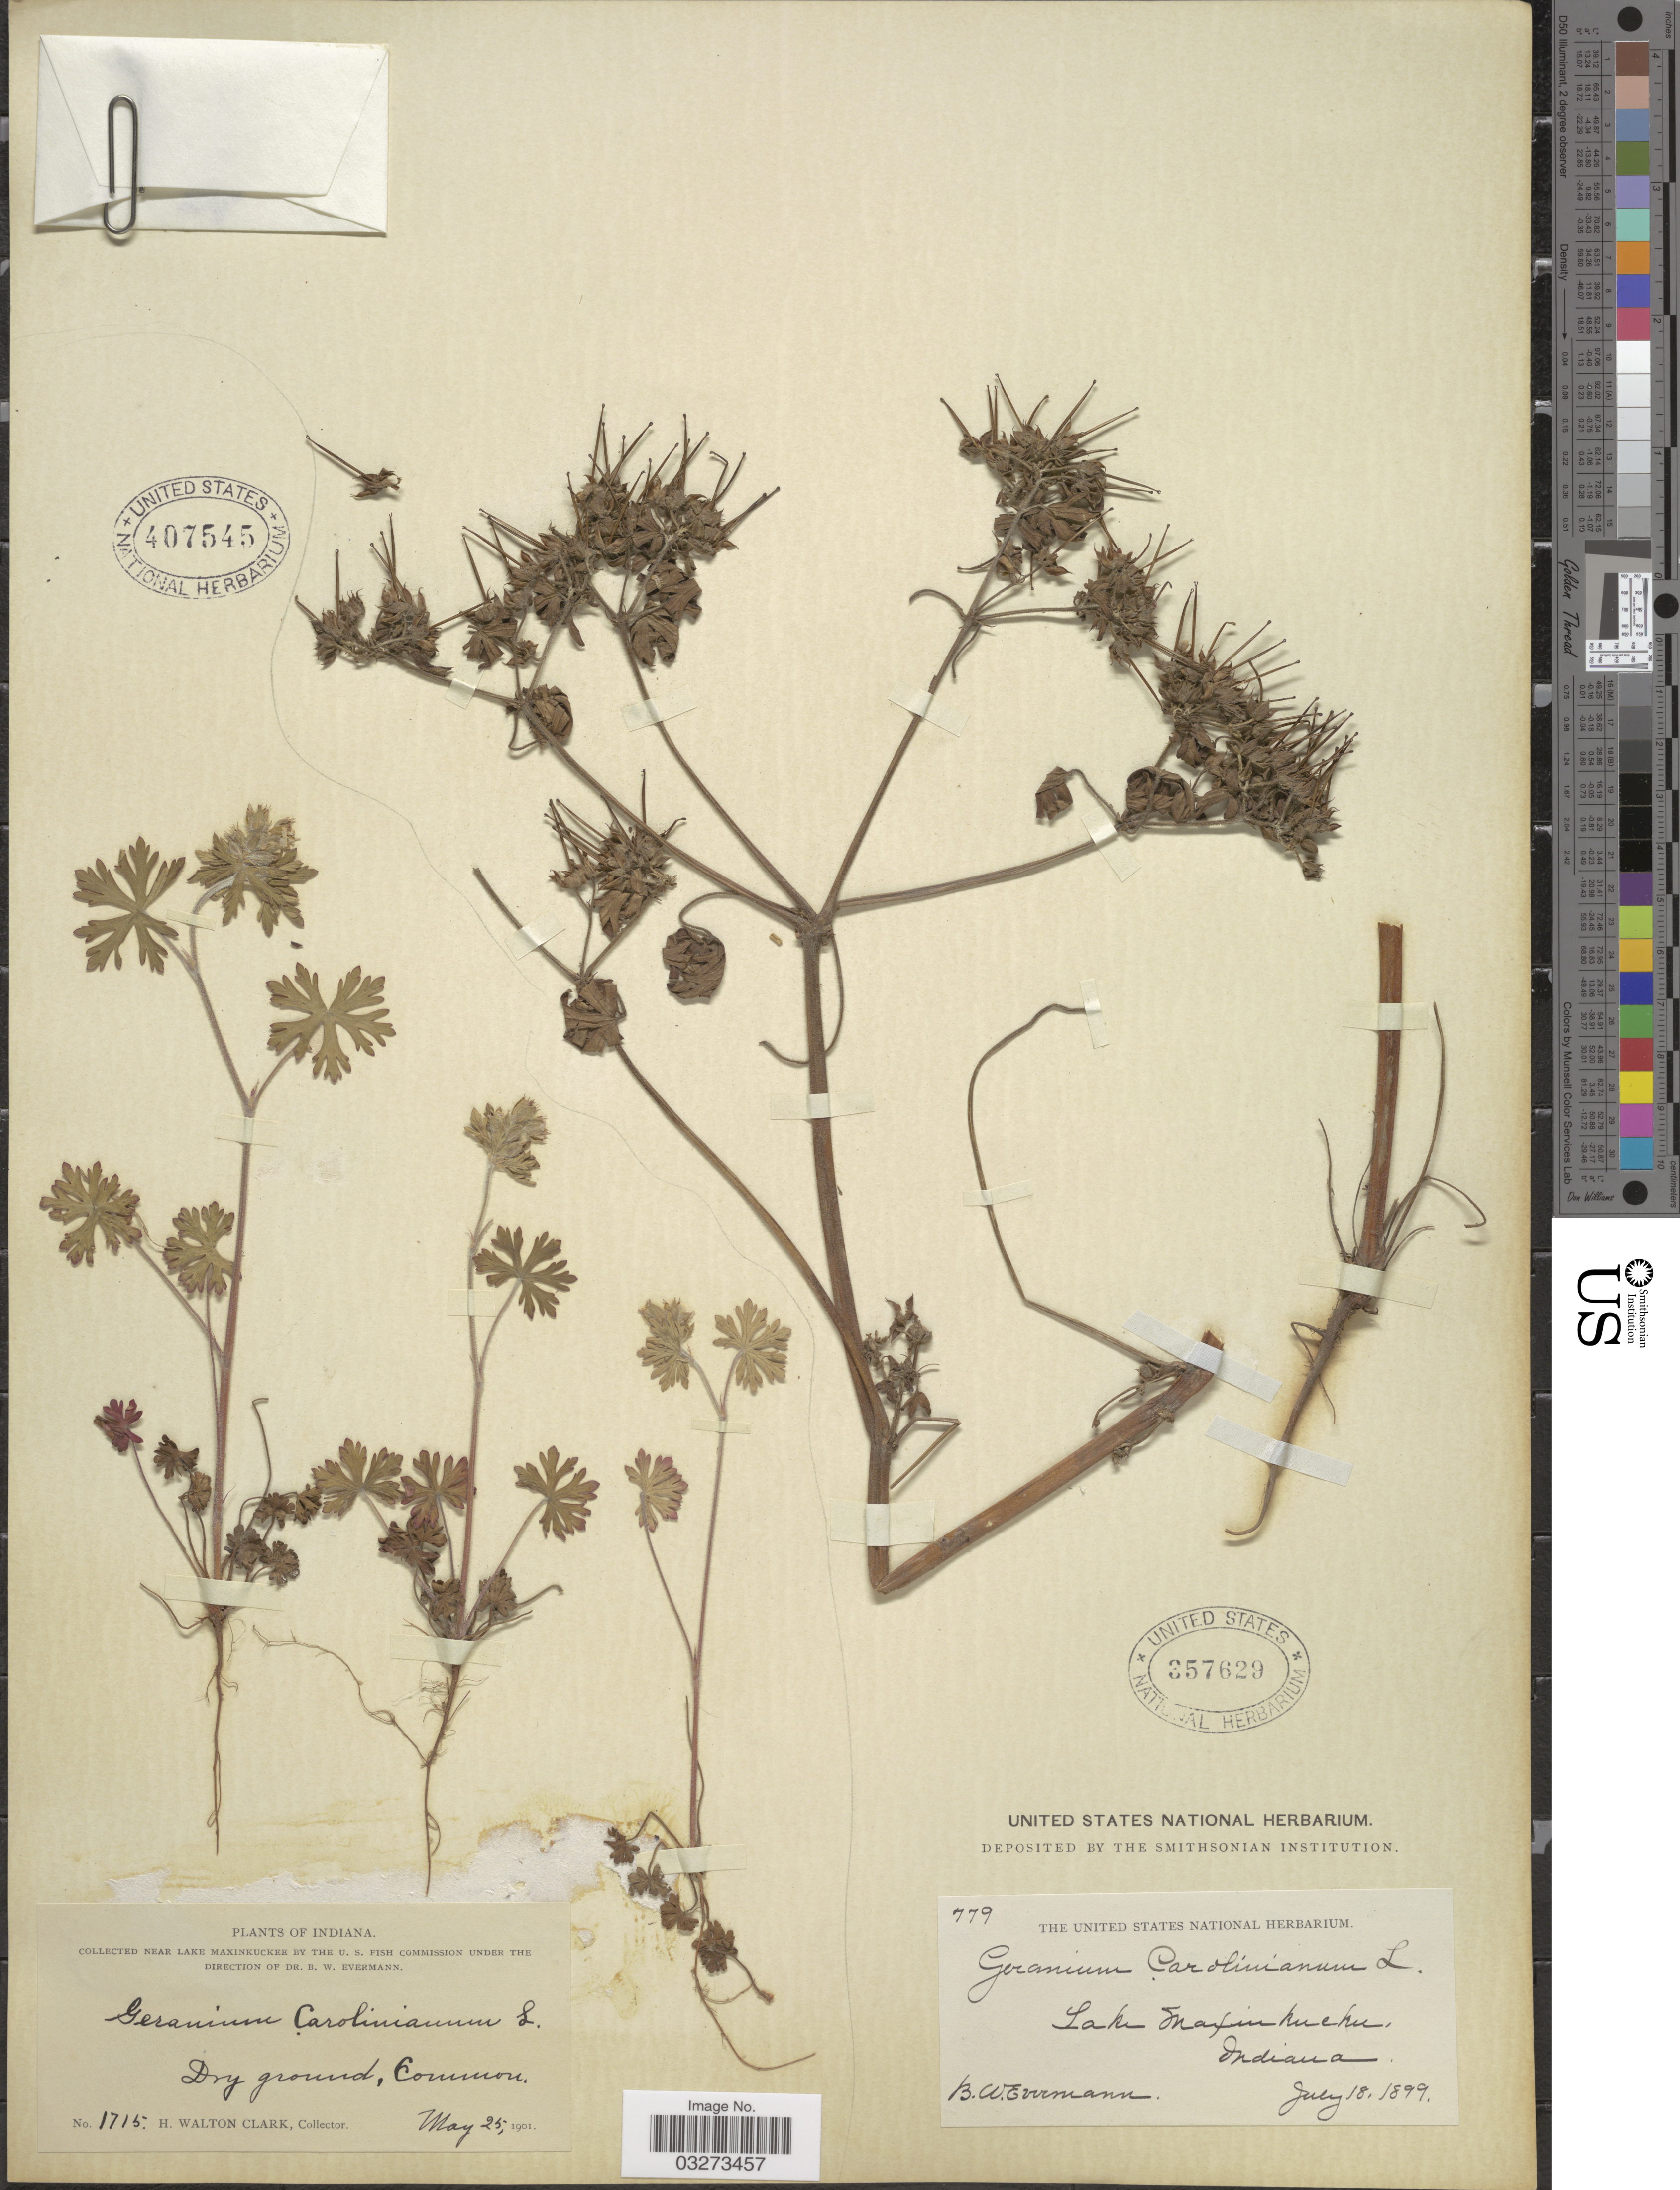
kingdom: Plantae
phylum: Tracheophyta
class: Magnoliopsida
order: Geraniales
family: Geraniaceae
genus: Geranium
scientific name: Geranium carolinianum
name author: L.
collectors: H. W. Clark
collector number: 1715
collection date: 1901-05-25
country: United States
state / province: Indiana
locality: Near Lake Maxinkuckee.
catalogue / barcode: US 407545